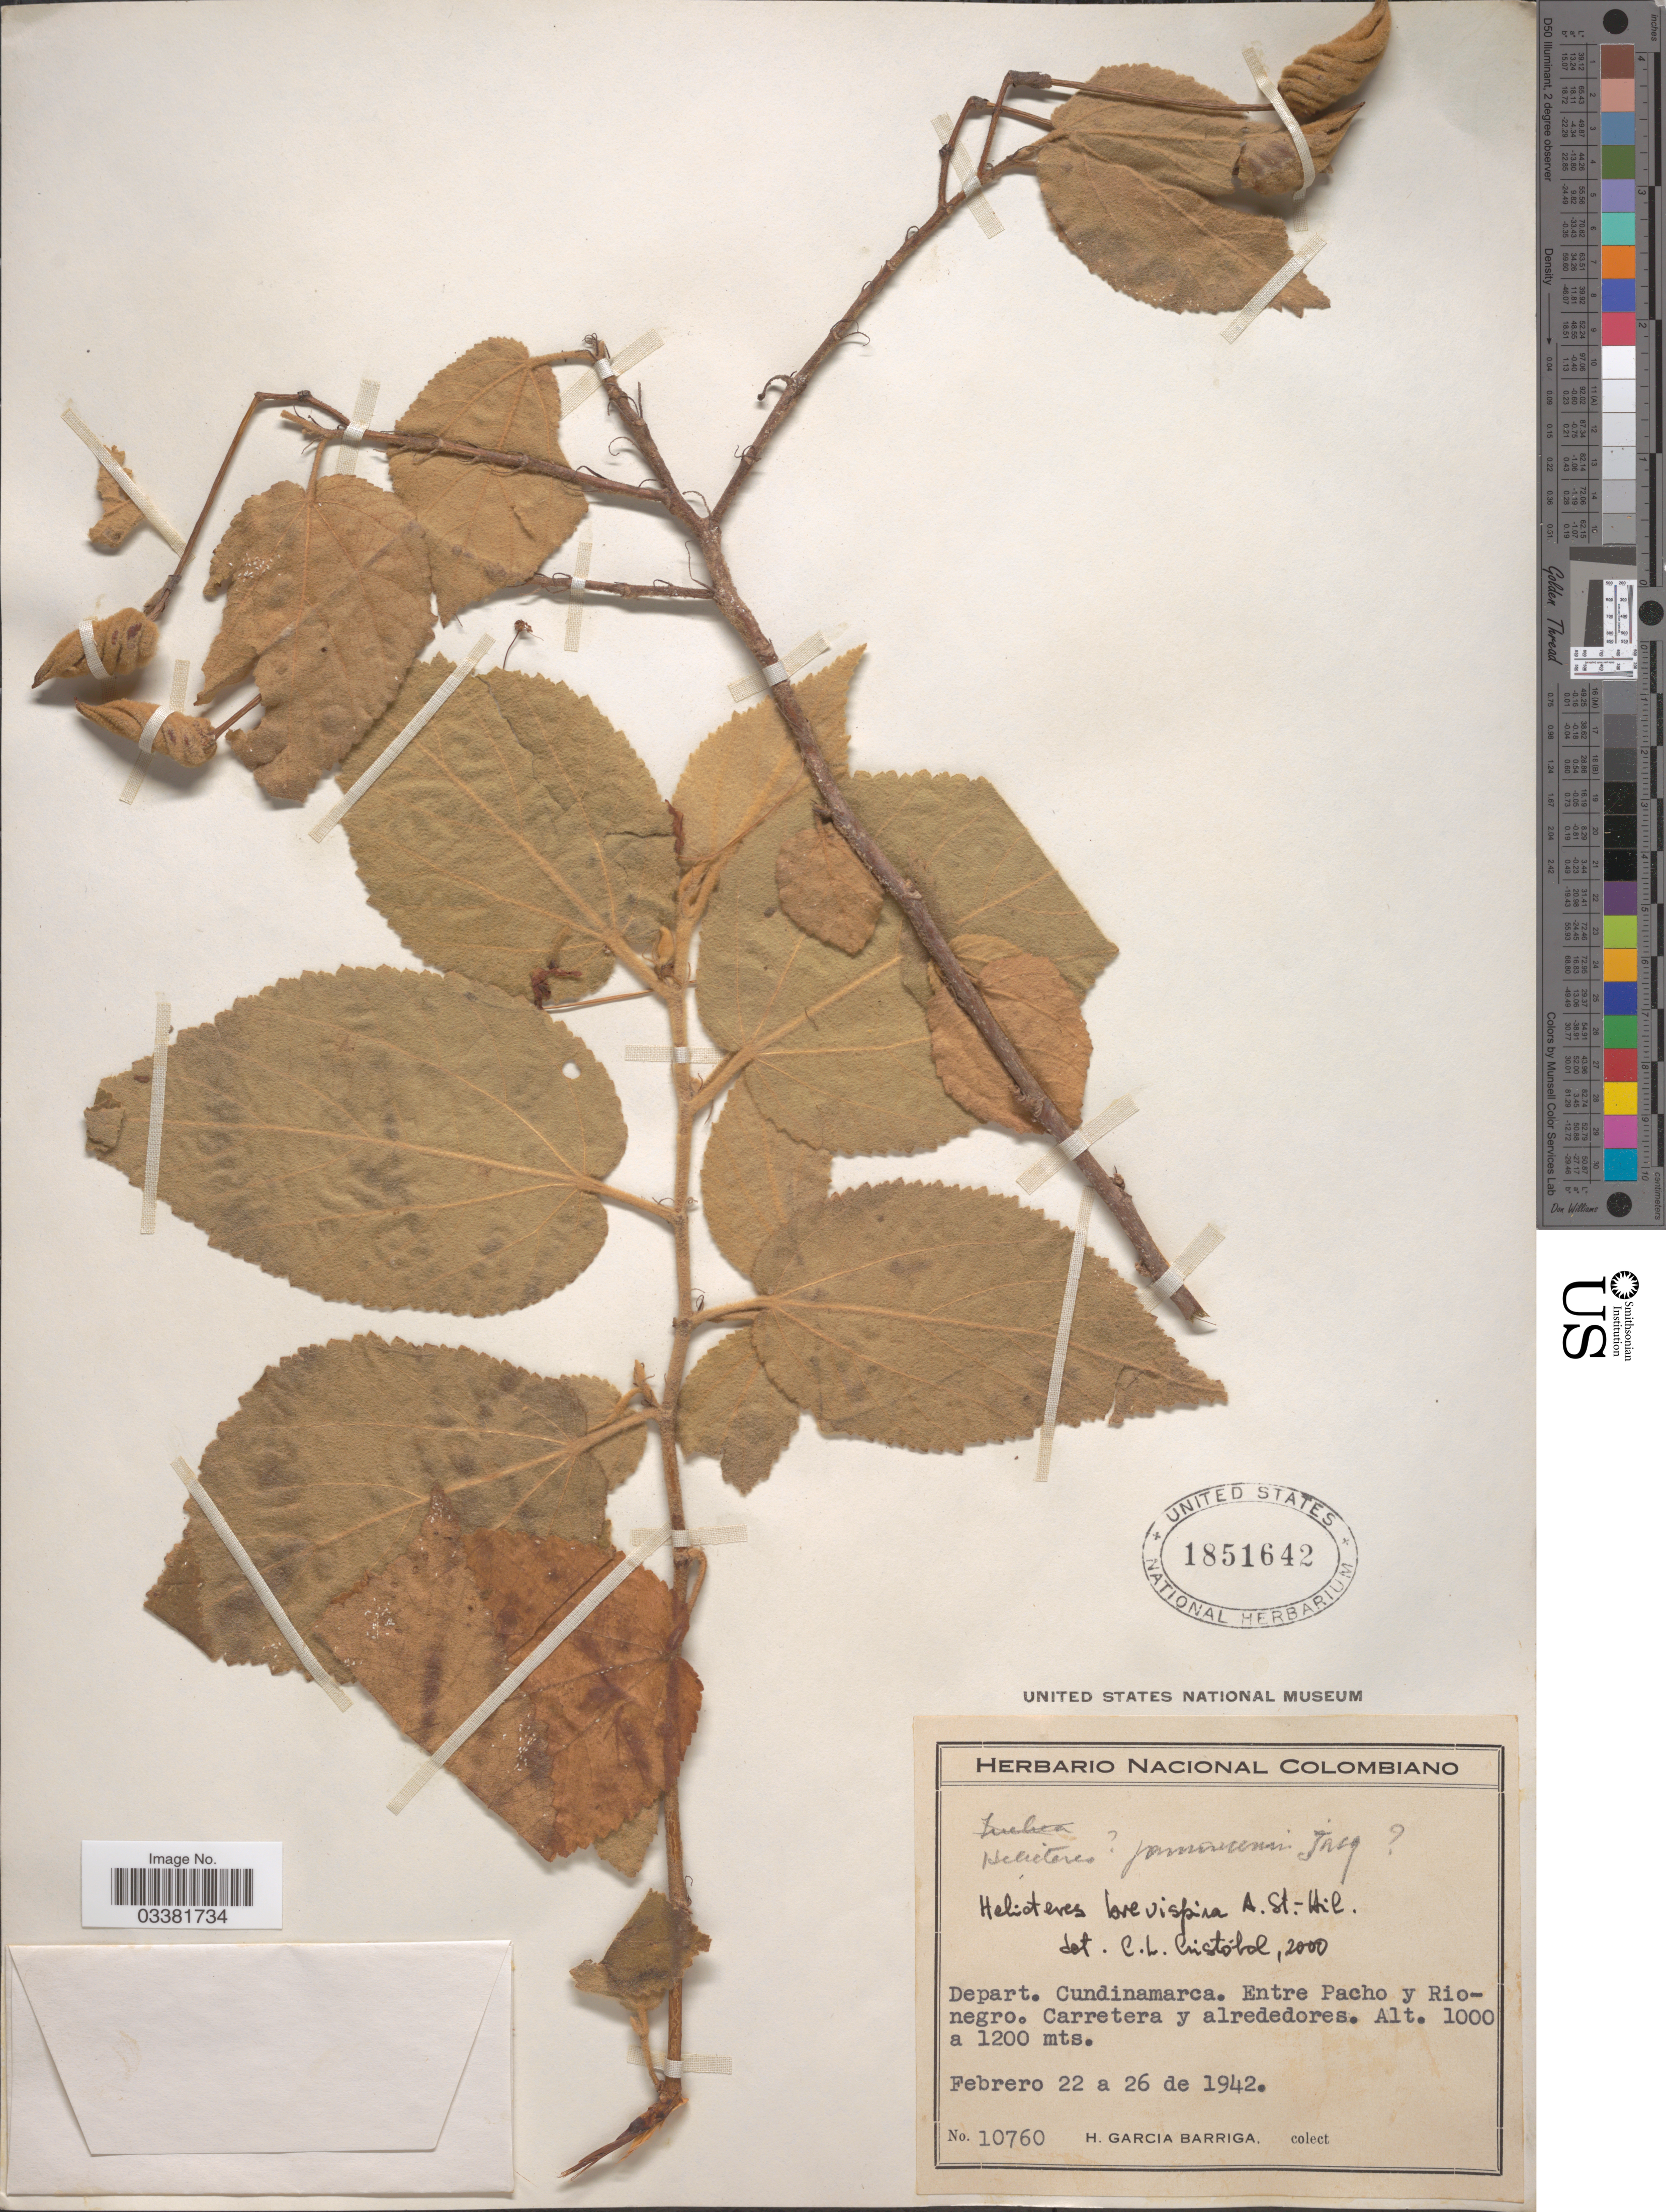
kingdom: Plantae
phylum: Tracheophyta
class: Magnoliopsida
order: Malvales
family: Malvaceae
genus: Helicteres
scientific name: Helicteres brevispira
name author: A. St.-Hil.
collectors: H. García Barriga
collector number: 10760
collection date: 1942-02-22/1942-02-26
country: Colombia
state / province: Cundinamarca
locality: Depart. Cundinamarca. Entre Pacho y Rio-negro. Carretera y alrededores.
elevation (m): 1000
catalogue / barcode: US 1851642